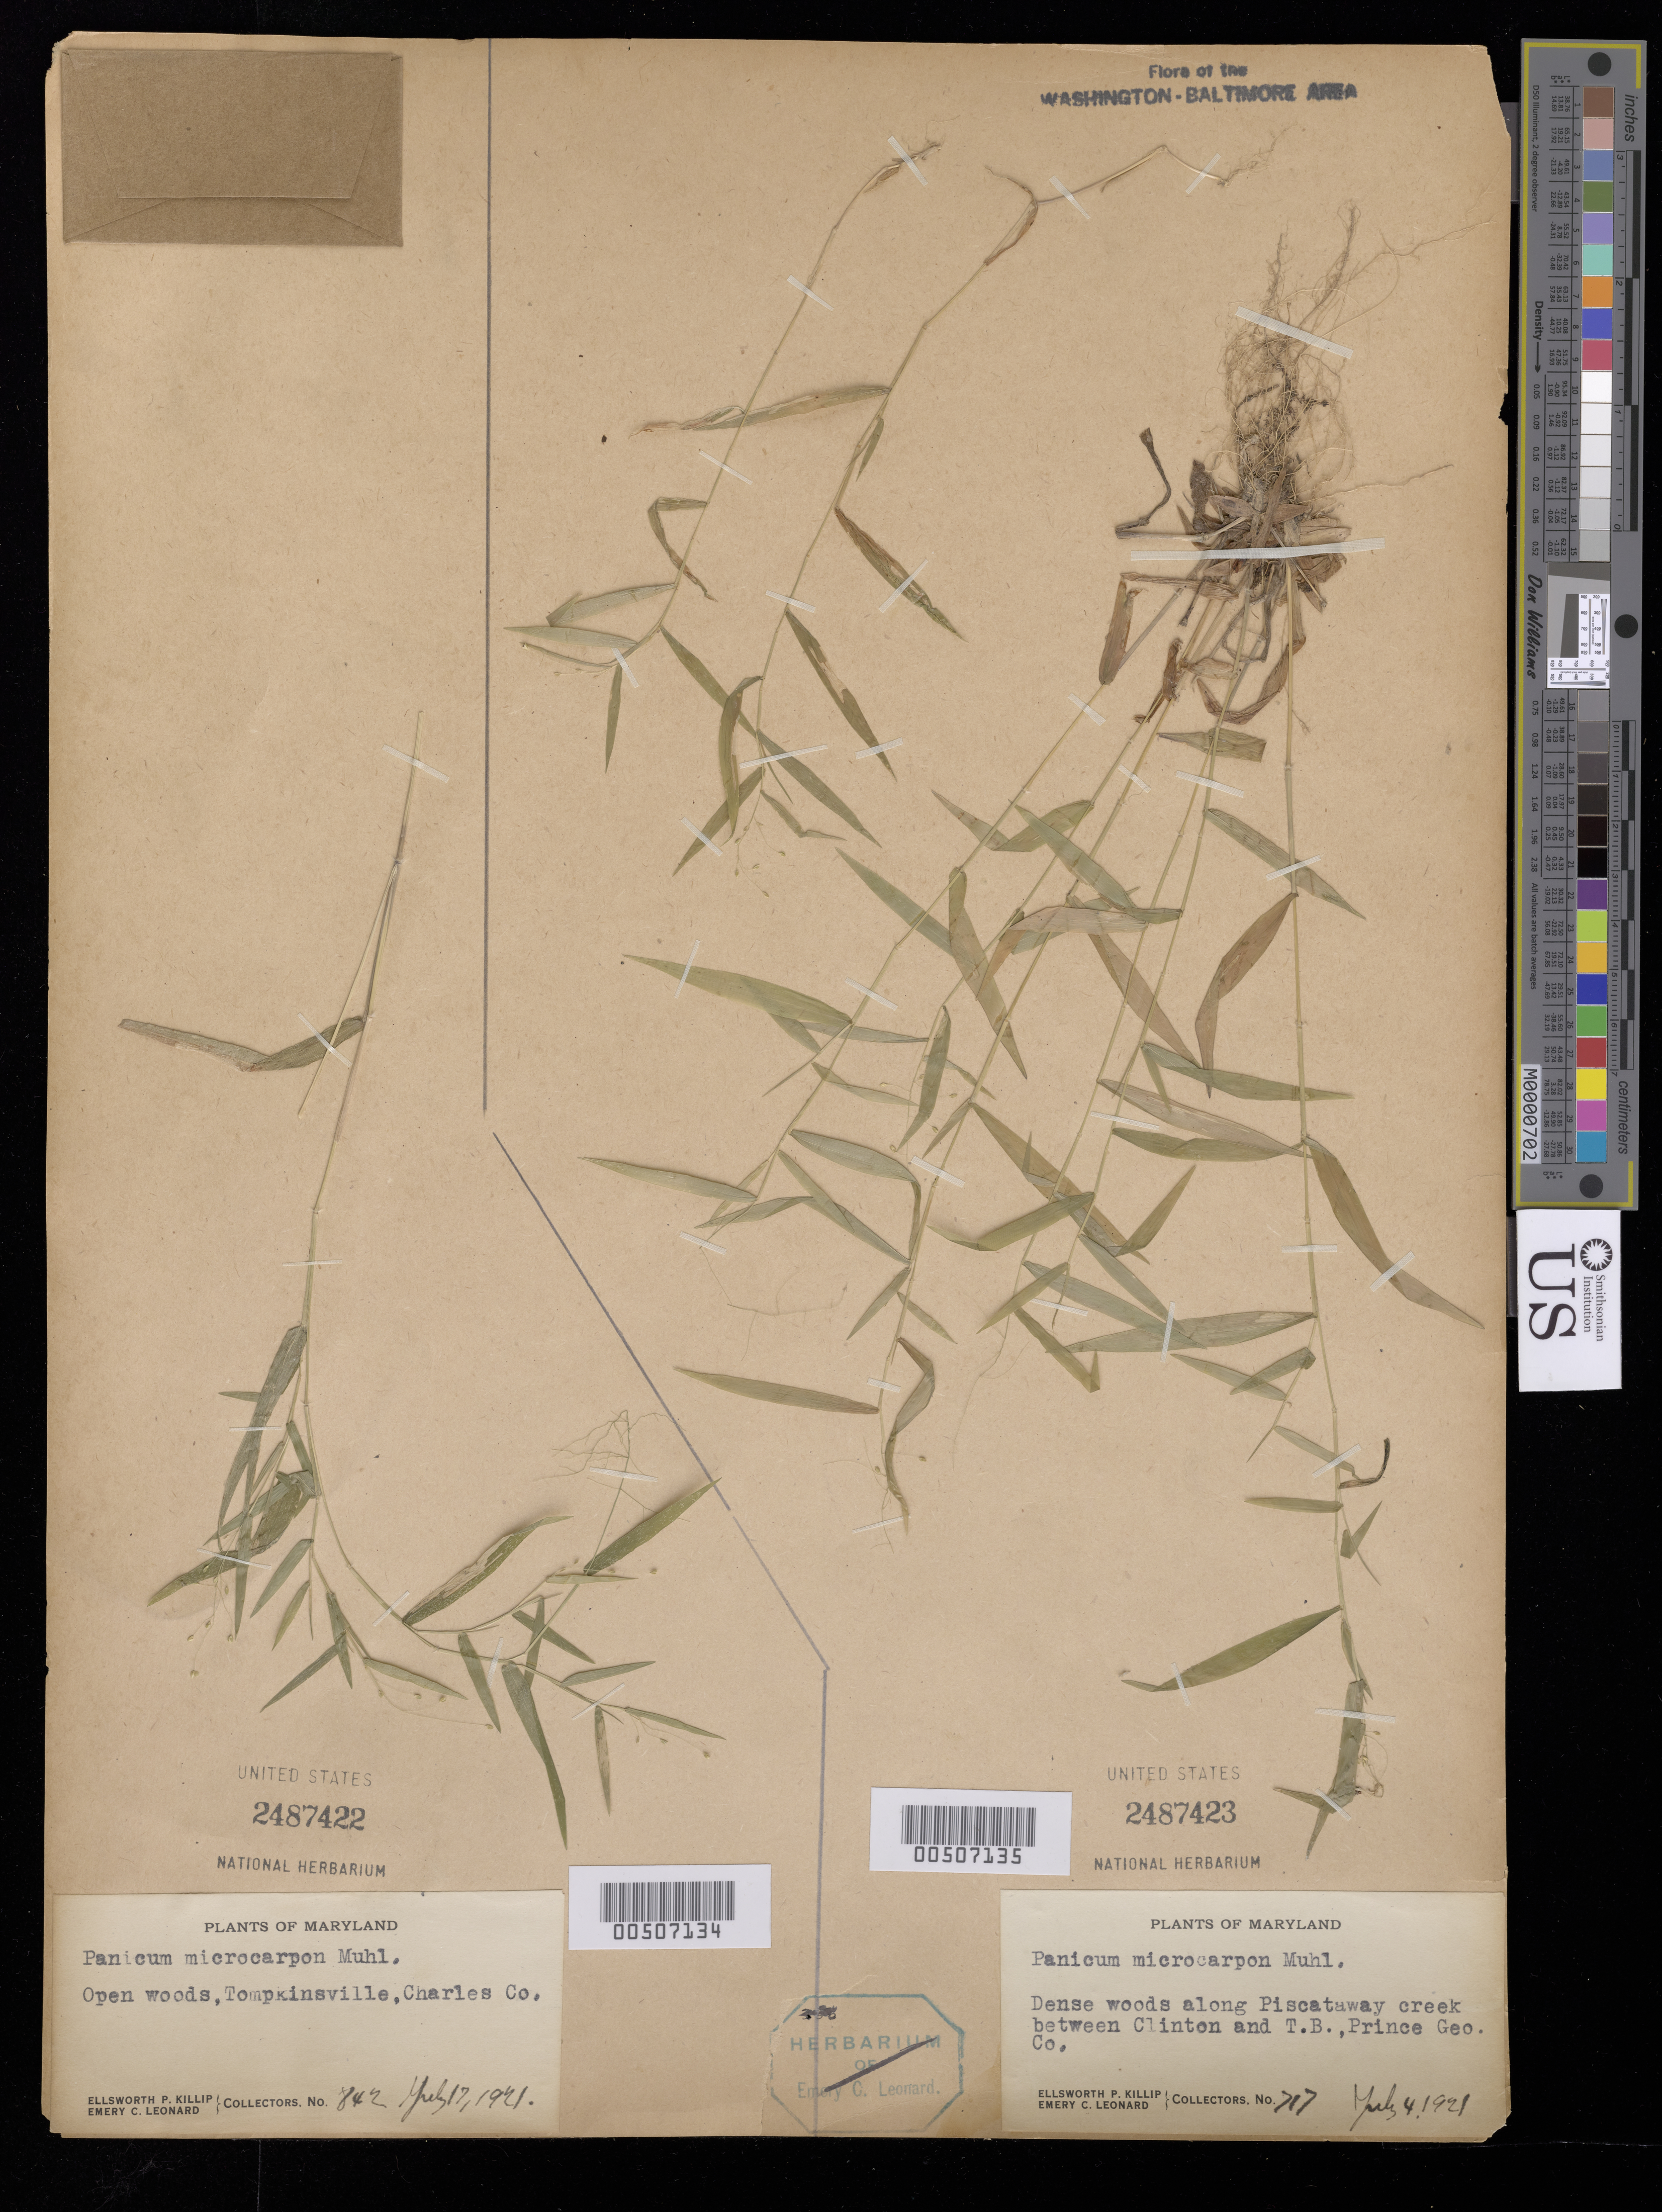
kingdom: Plantae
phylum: Tracheophyta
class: Liliopsida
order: Poales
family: Poaceae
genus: Dichanthelium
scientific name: Dichanthelium microcarpon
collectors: E. P. Killip & E. C. Leonard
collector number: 717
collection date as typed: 04 Jul 1921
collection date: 1921-07-04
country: United States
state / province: Maryland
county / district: Prince George's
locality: Piscataway Creek, between Clinton and T.B.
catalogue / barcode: US 2487423